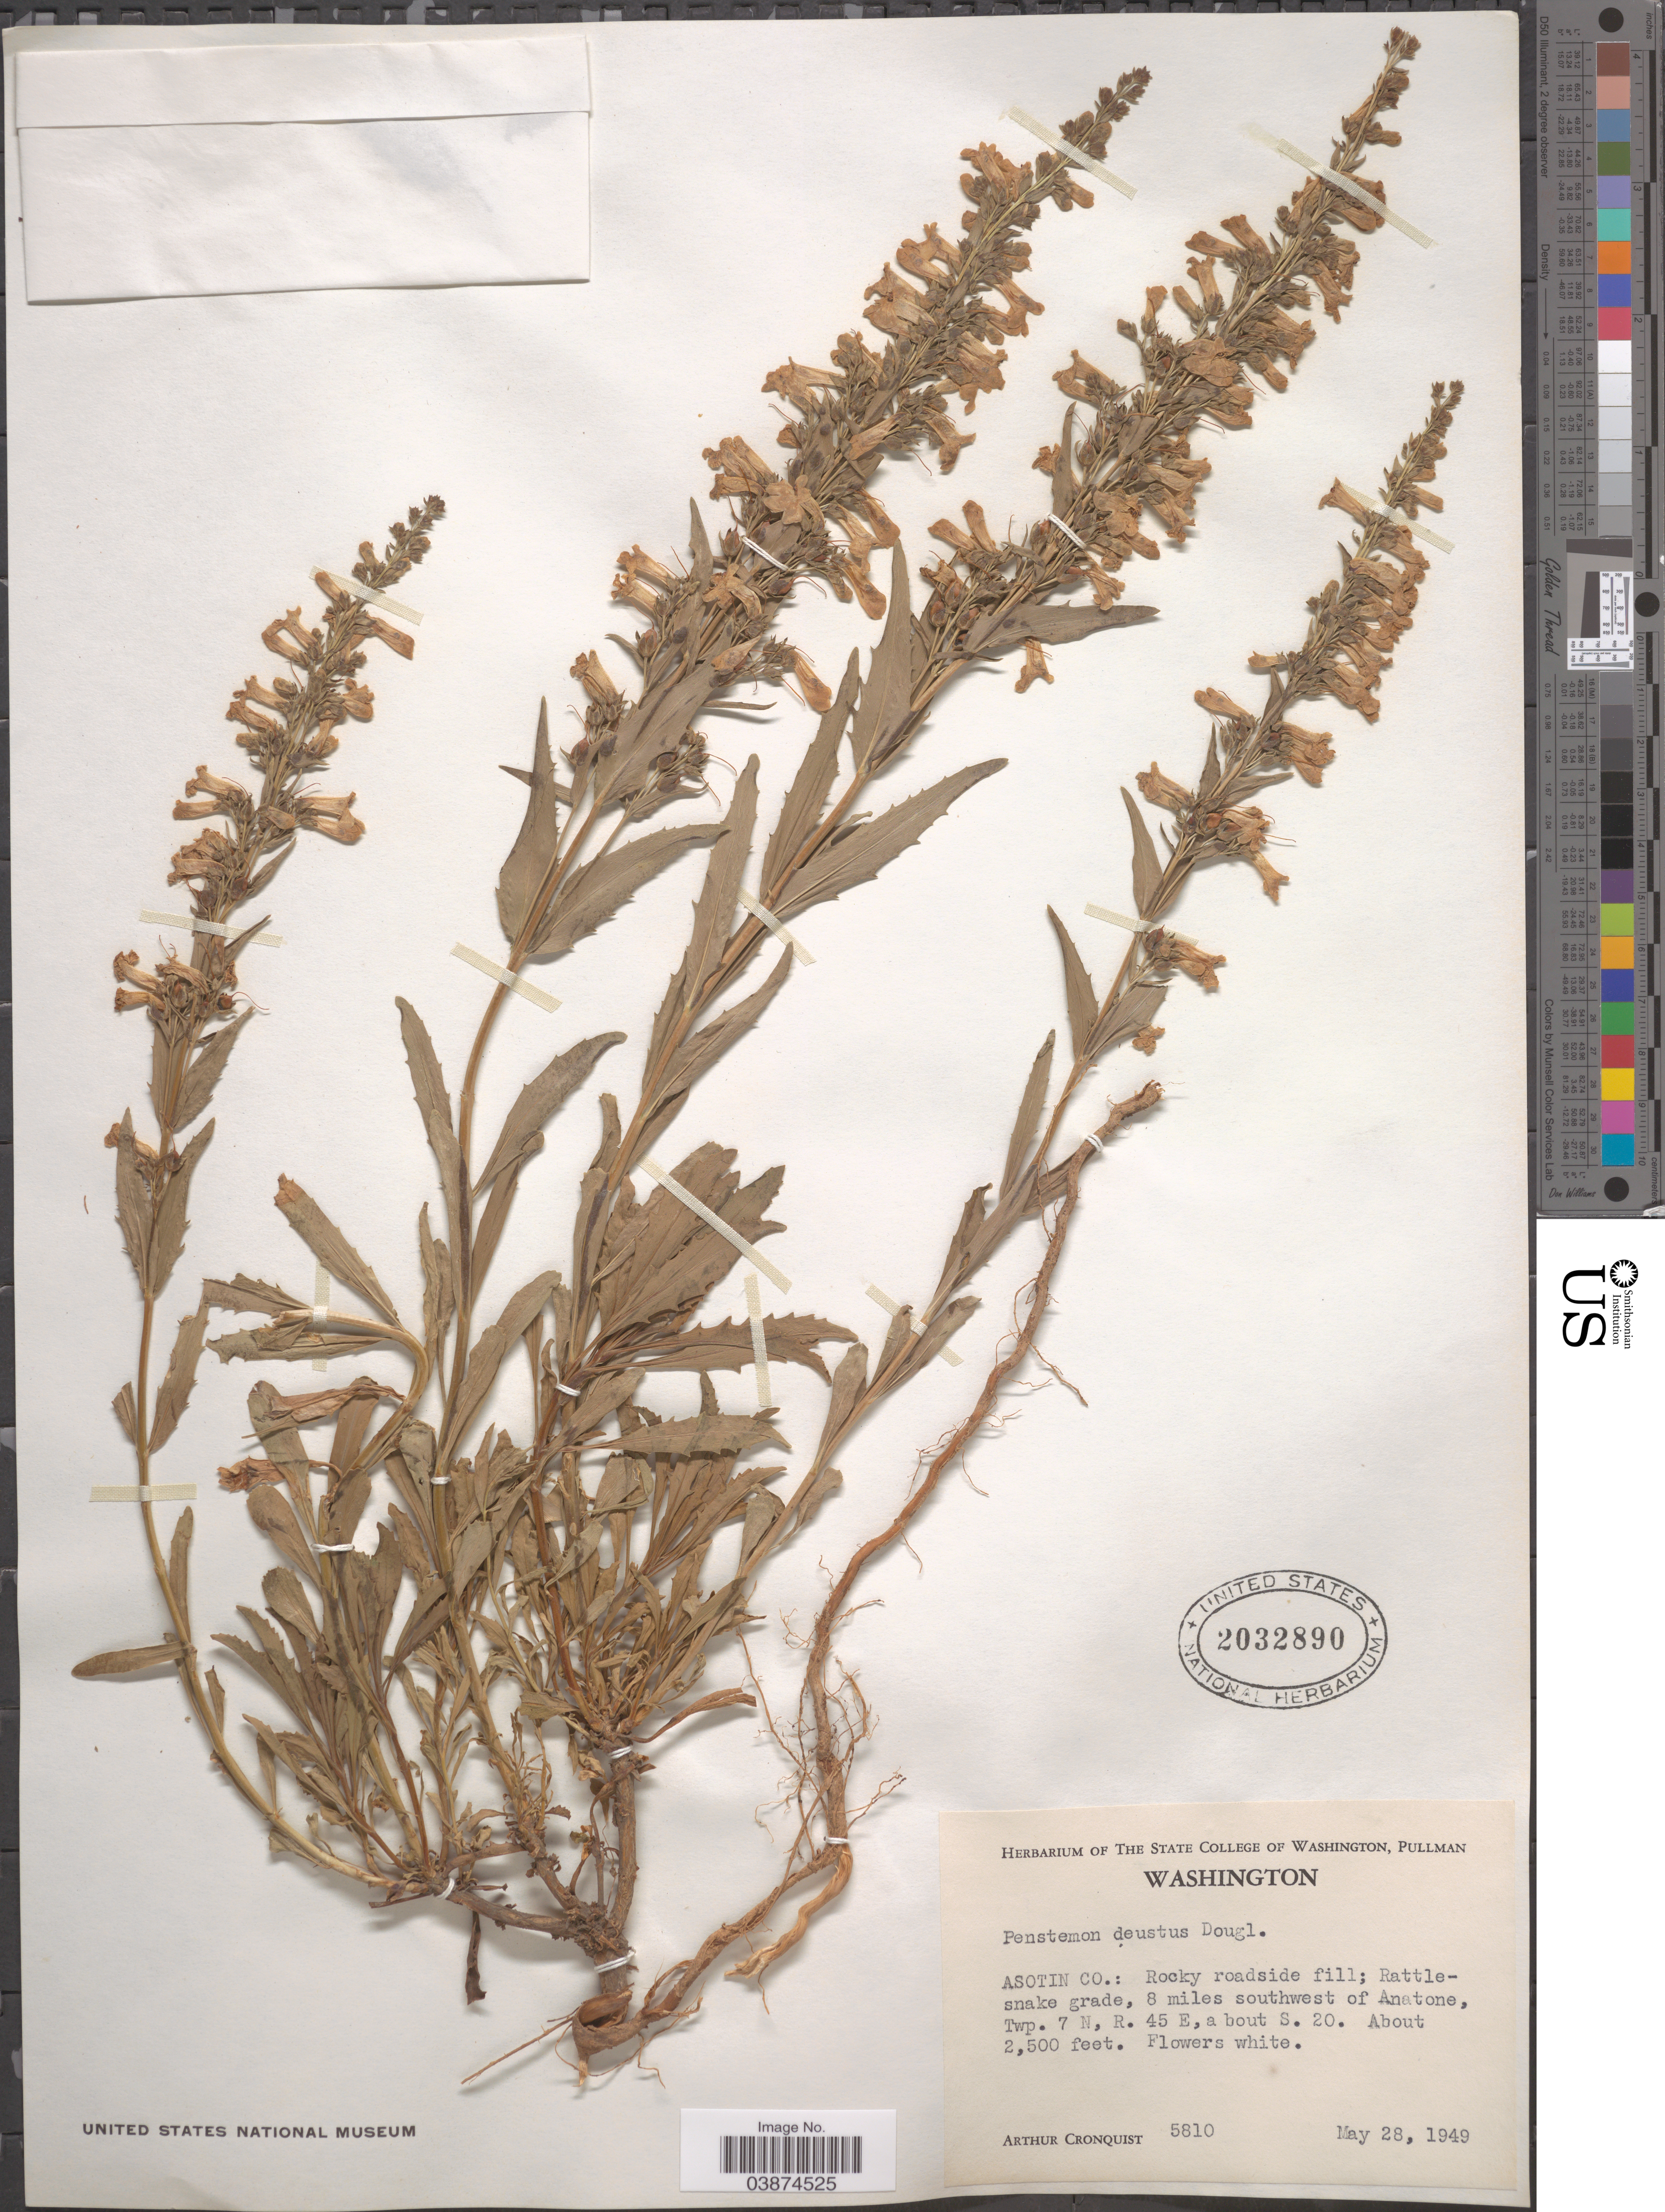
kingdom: Plantae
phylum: Tracheophyta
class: Magnoliopsida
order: Lamiales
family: Plantaginaceae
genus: Penstemon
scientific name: Penstemon deustus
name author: Douglas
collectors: A. J. Cronquist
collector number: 5810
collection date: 1949-05-28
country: United States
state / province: Washington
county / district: Asotin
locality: Asotin Co.: Rocky roadside fill; Rattlesnake grade, 8 miles southwest of Anatone, Twp. 7 N, R. 45 E, a bout S. 20.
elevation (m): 762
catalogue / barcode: US 2032890